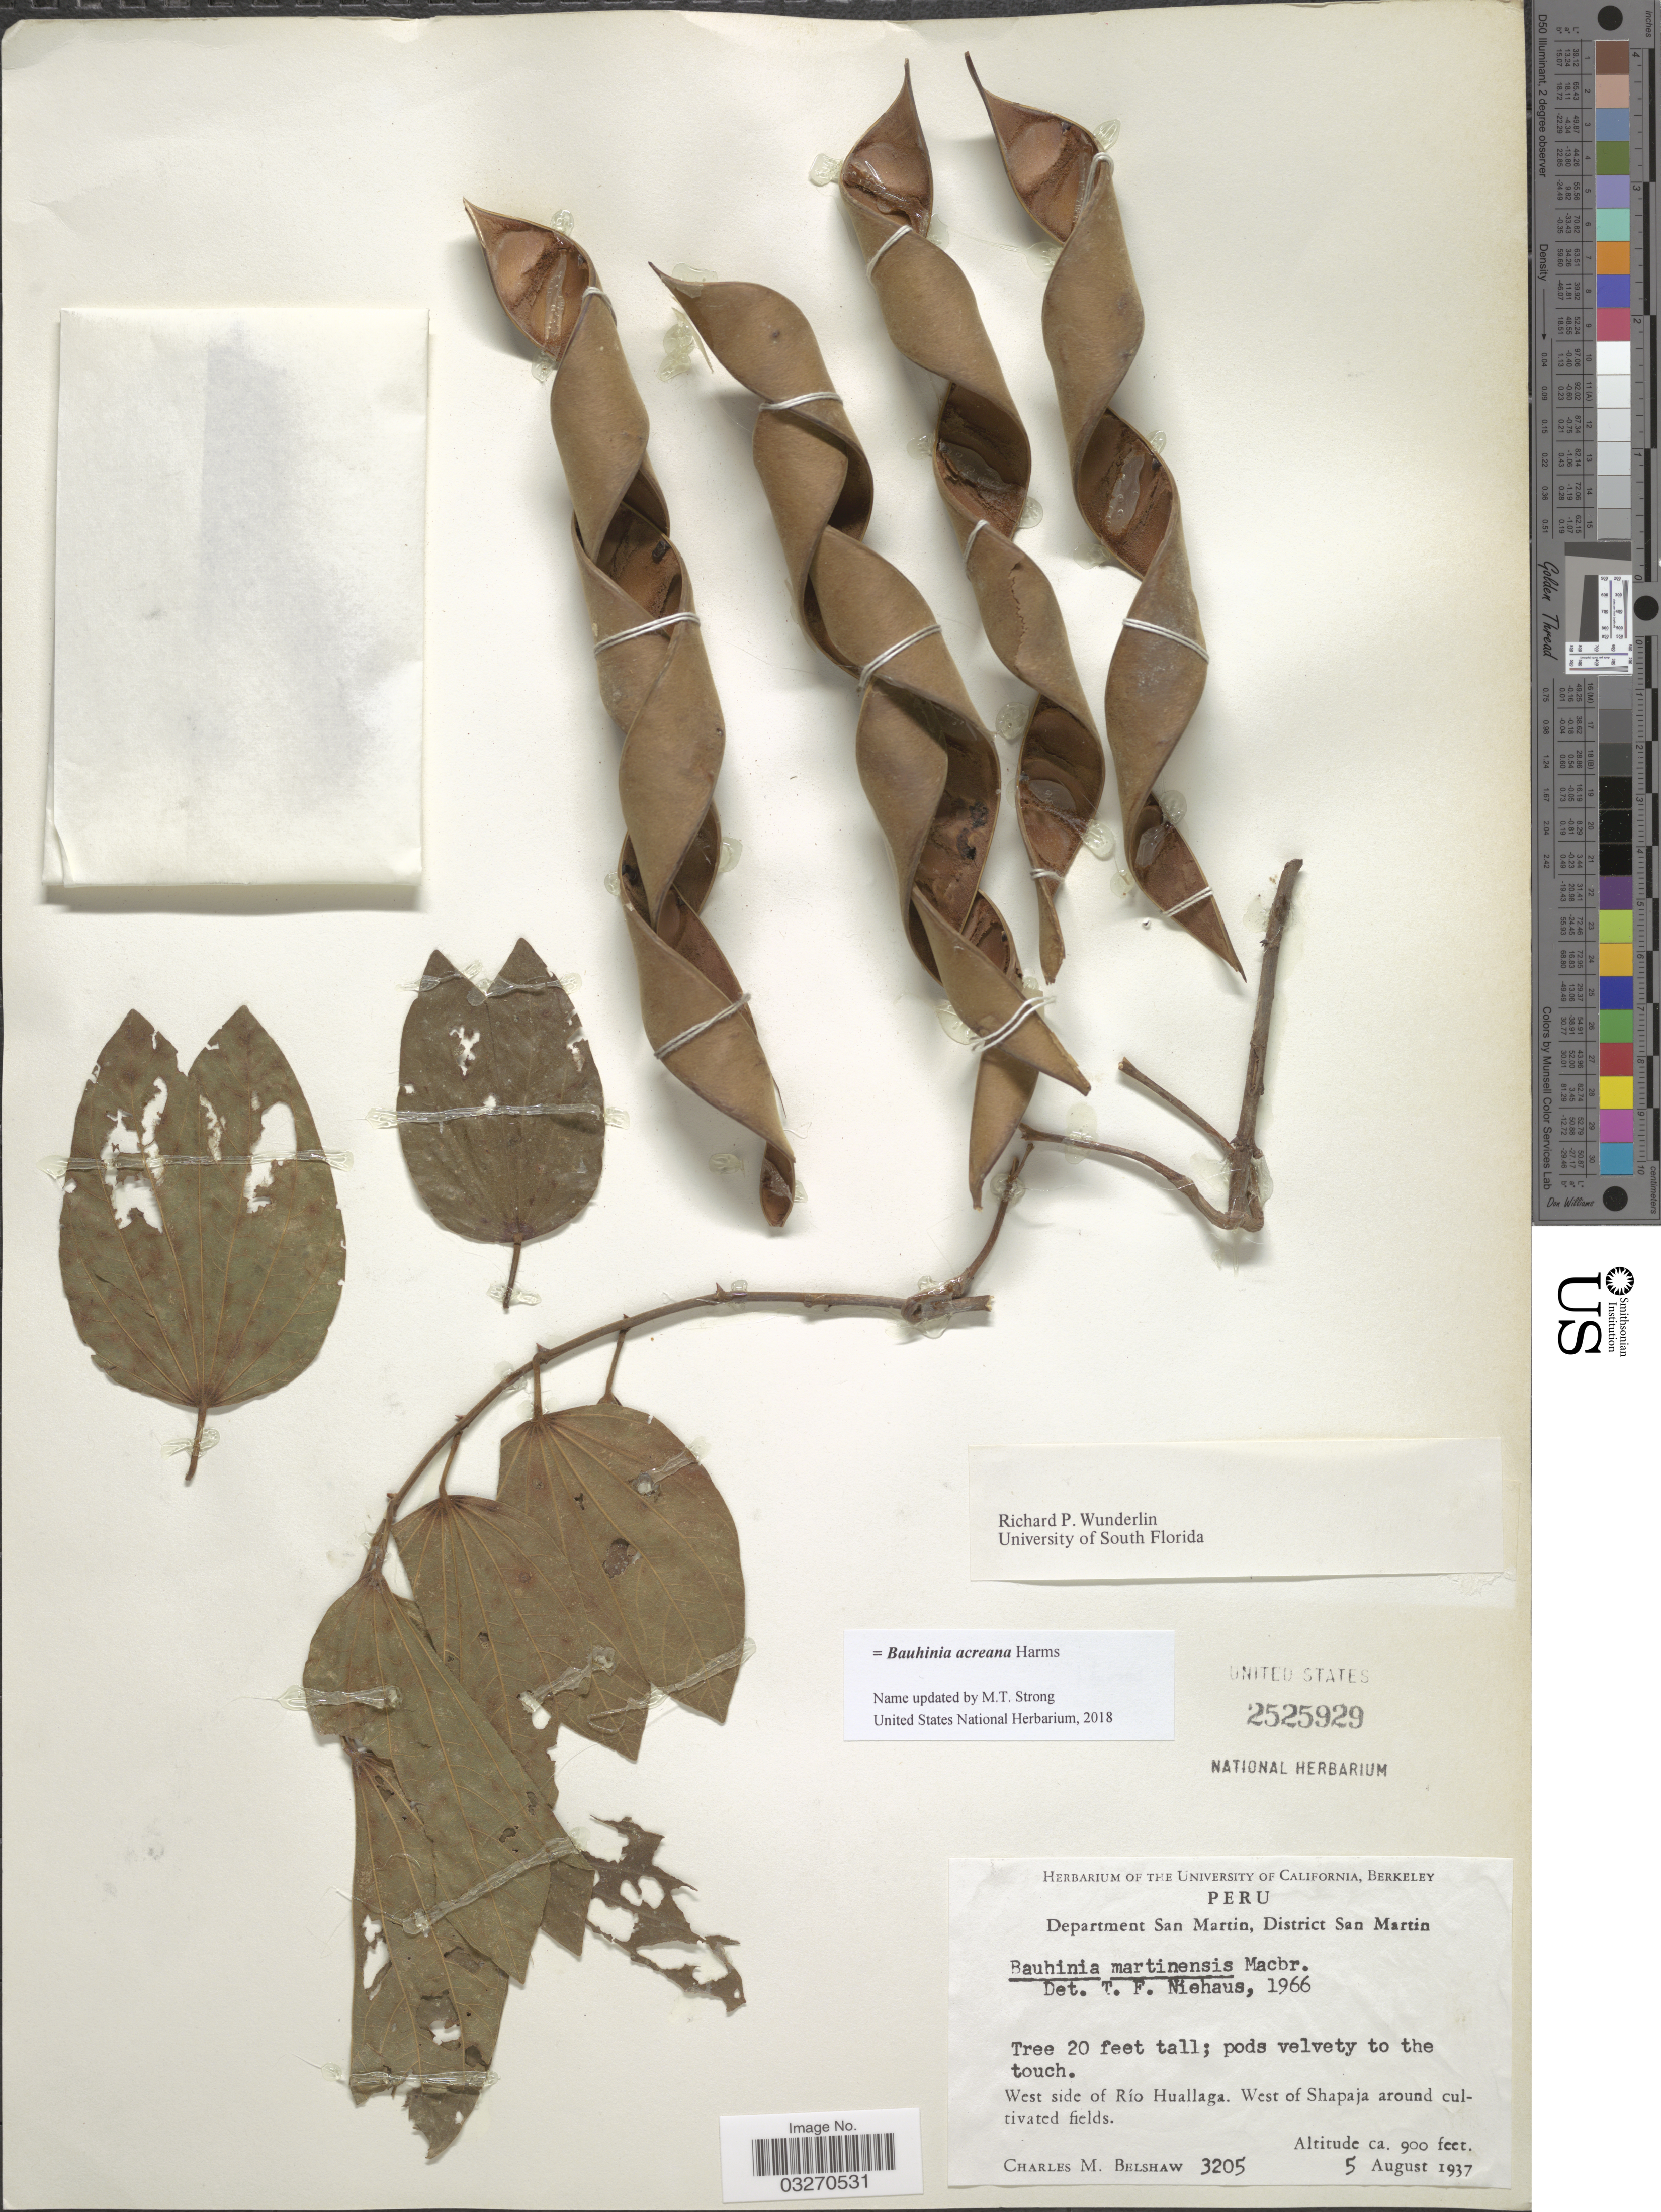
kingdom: Plantae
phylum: Tracheophyta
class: Magnoliopsida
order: Fabales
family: Fabaceae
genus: Bauhinia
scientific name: Bauhinia acreana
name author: Harms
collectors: C. Shaw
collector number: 3205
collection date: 1937-08-05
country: Peru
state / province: San Martín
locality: Department San Martin, District San Martin. West side of Río Huallaga. West of Shapaja around cultivated fields.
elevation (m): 274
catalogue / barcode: US 2525929